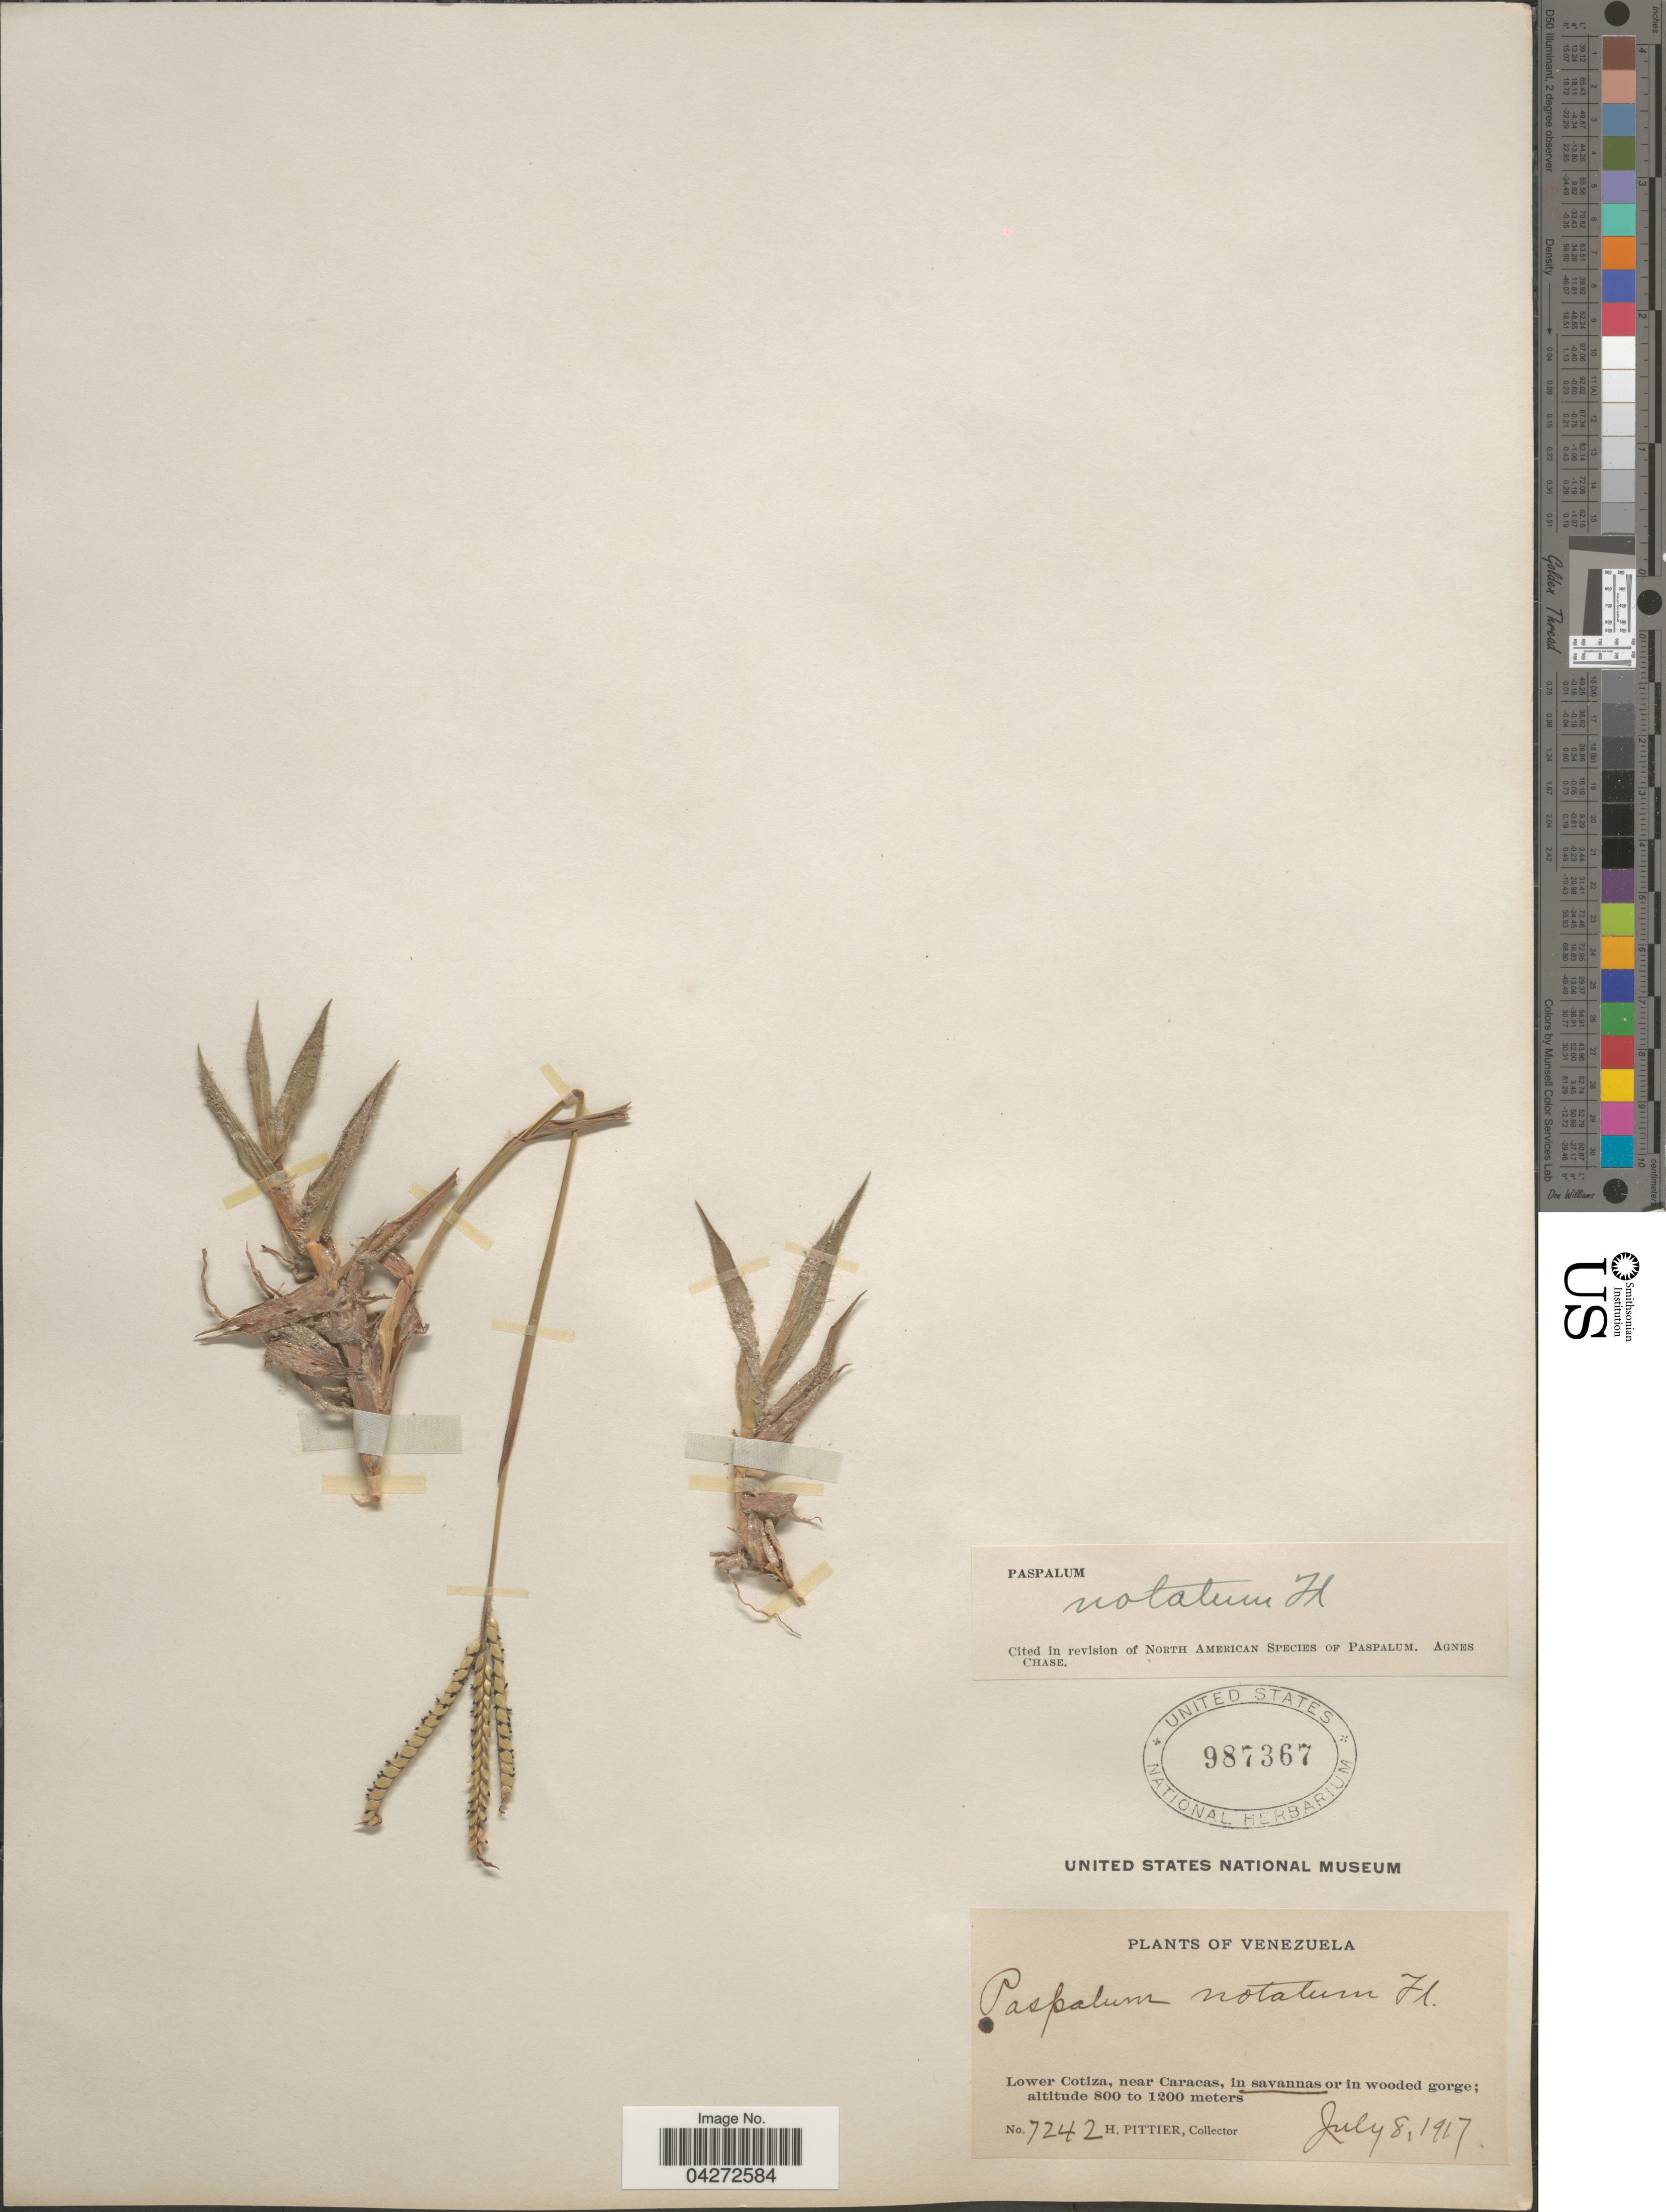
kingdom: Plantae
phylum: Tracheophyta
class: Liliopsida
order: Poales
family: Poaceae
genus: Paspalum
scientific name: Paspalum notatum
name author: Flüggé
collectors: H. F. Pittier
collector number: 7242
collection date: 1917-07-08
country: Venezuela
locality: Lower Cotiza, near Caracas, in savannas or in wooded gorge.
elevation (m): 800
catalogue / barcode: US 987367